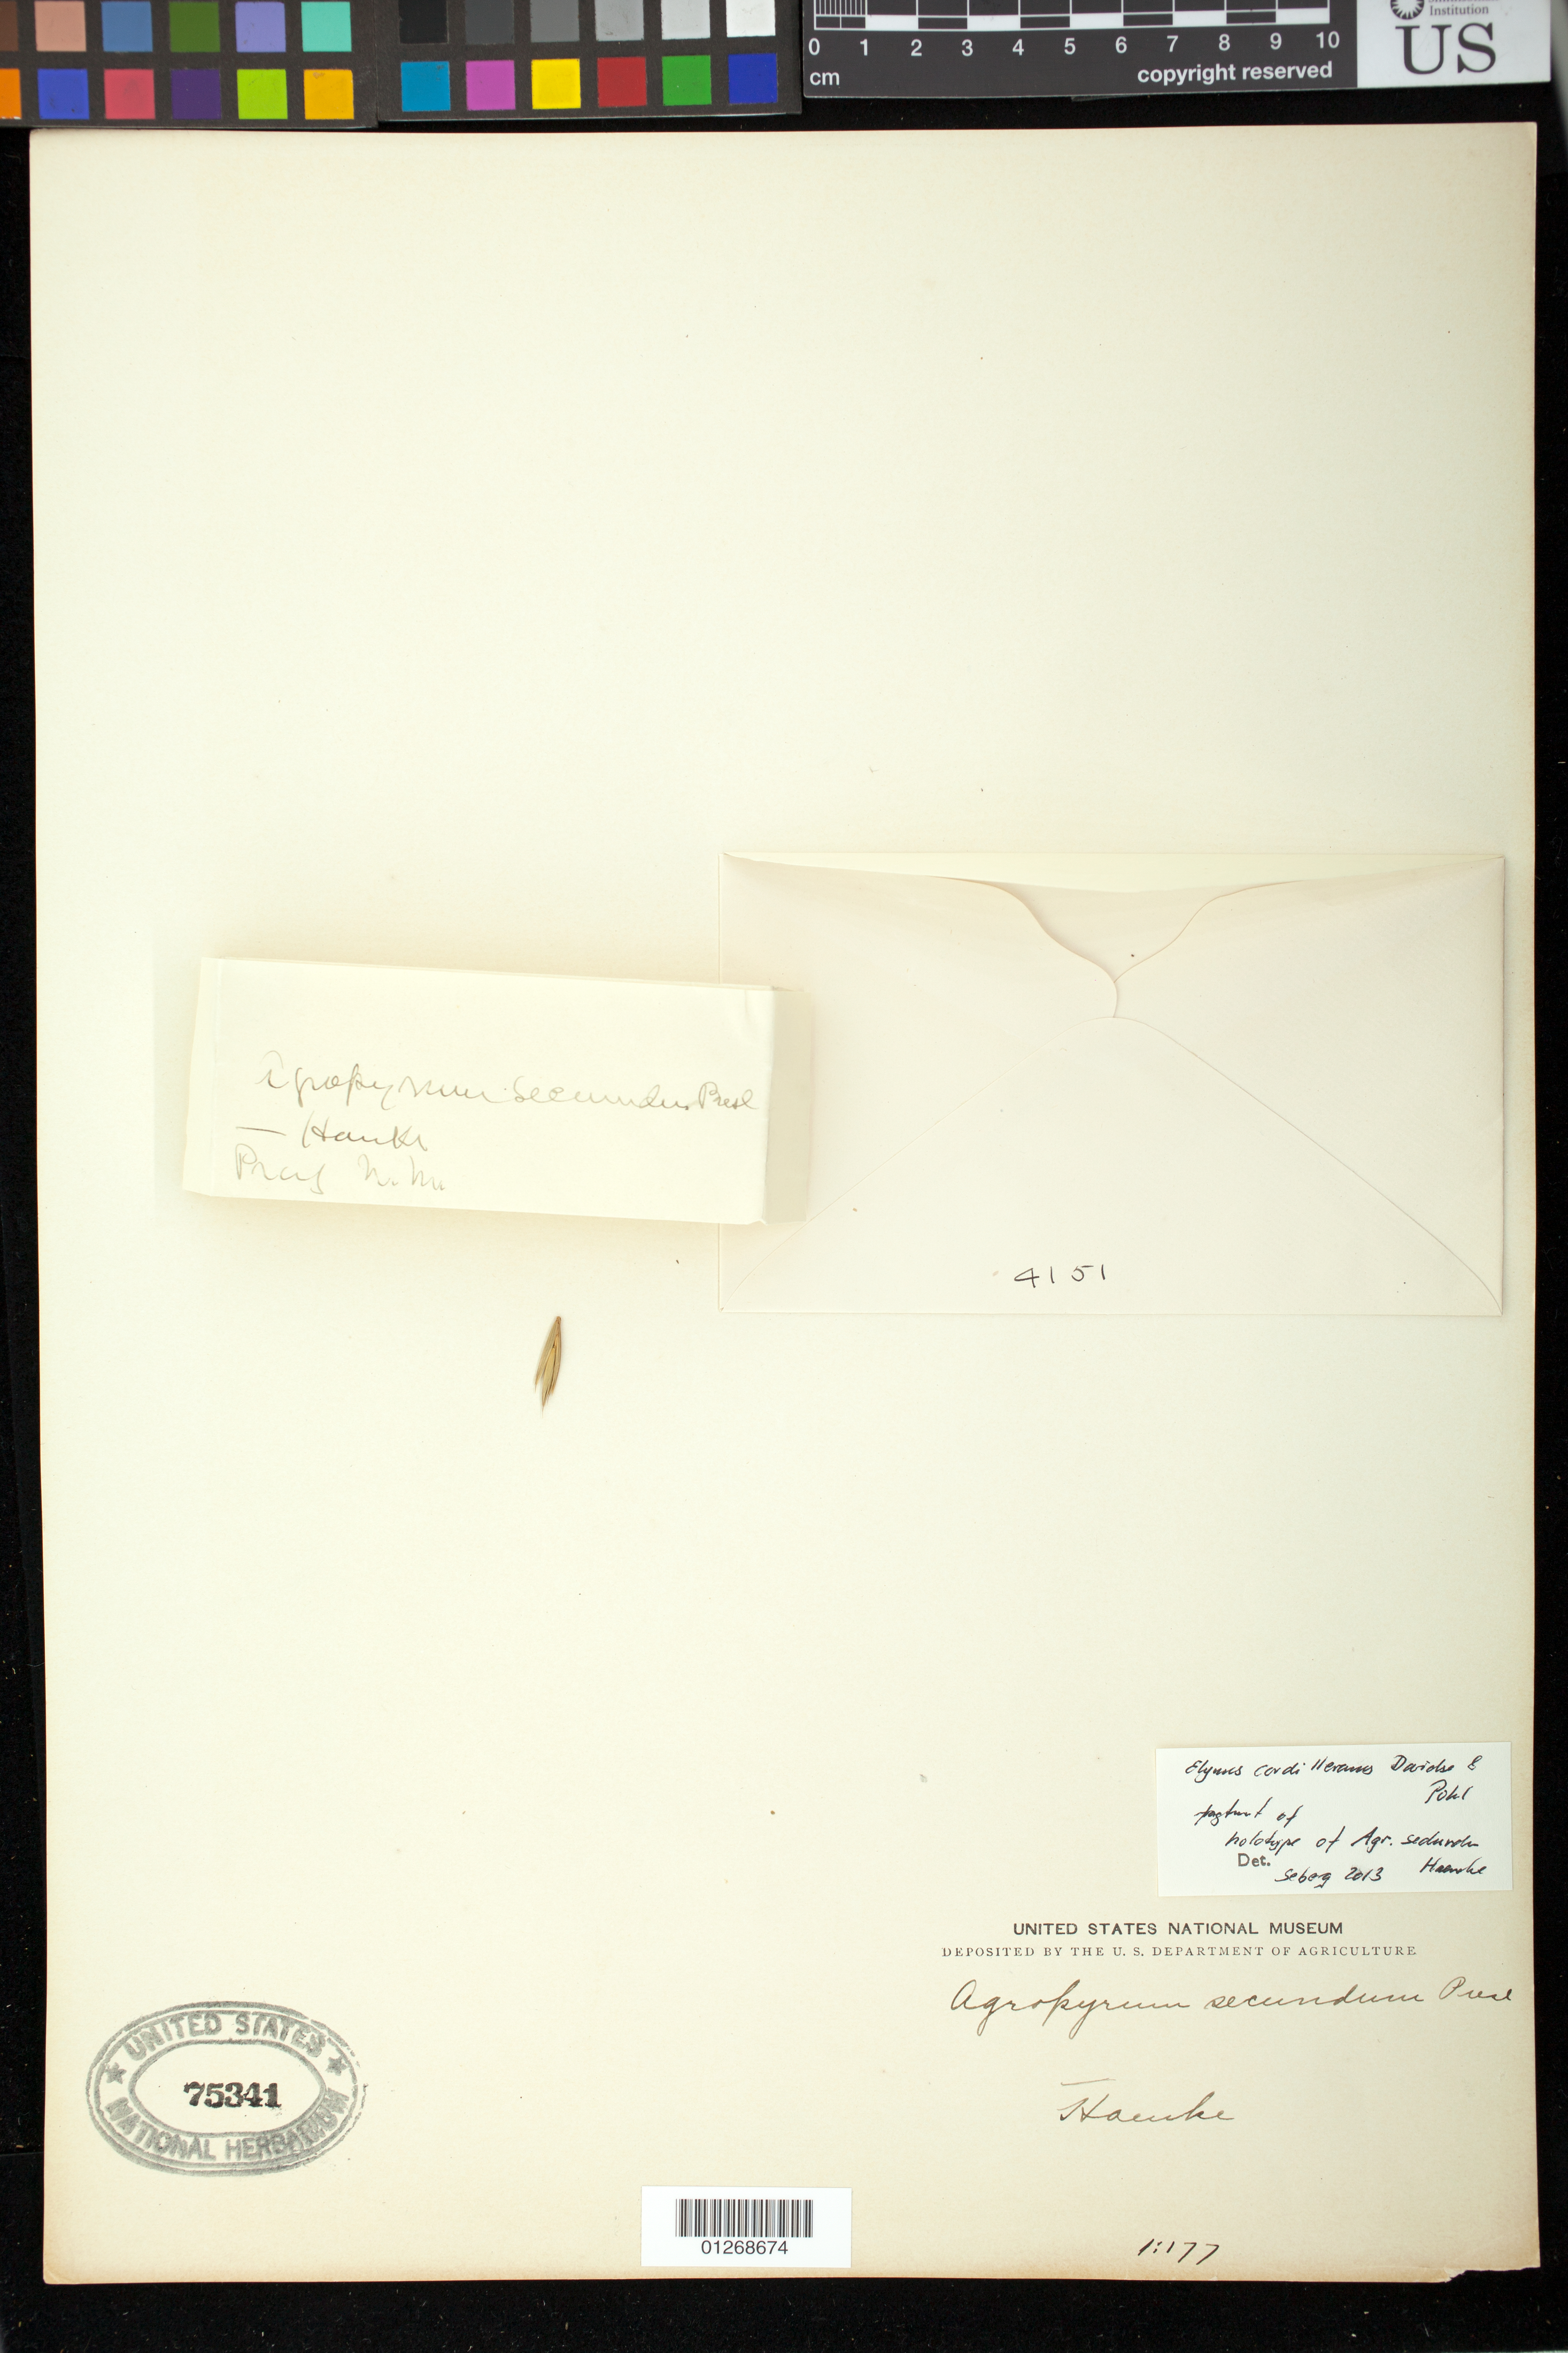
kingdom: Plantae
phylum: Tracheophyta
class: Liliopsida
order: Poales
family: Poaceae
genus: Agropyron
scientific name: Agropyron secundum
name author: J. Presl in C. Presl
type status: Type Collection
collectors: T. P. X. Haenke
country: Chile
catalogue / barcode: US 75341